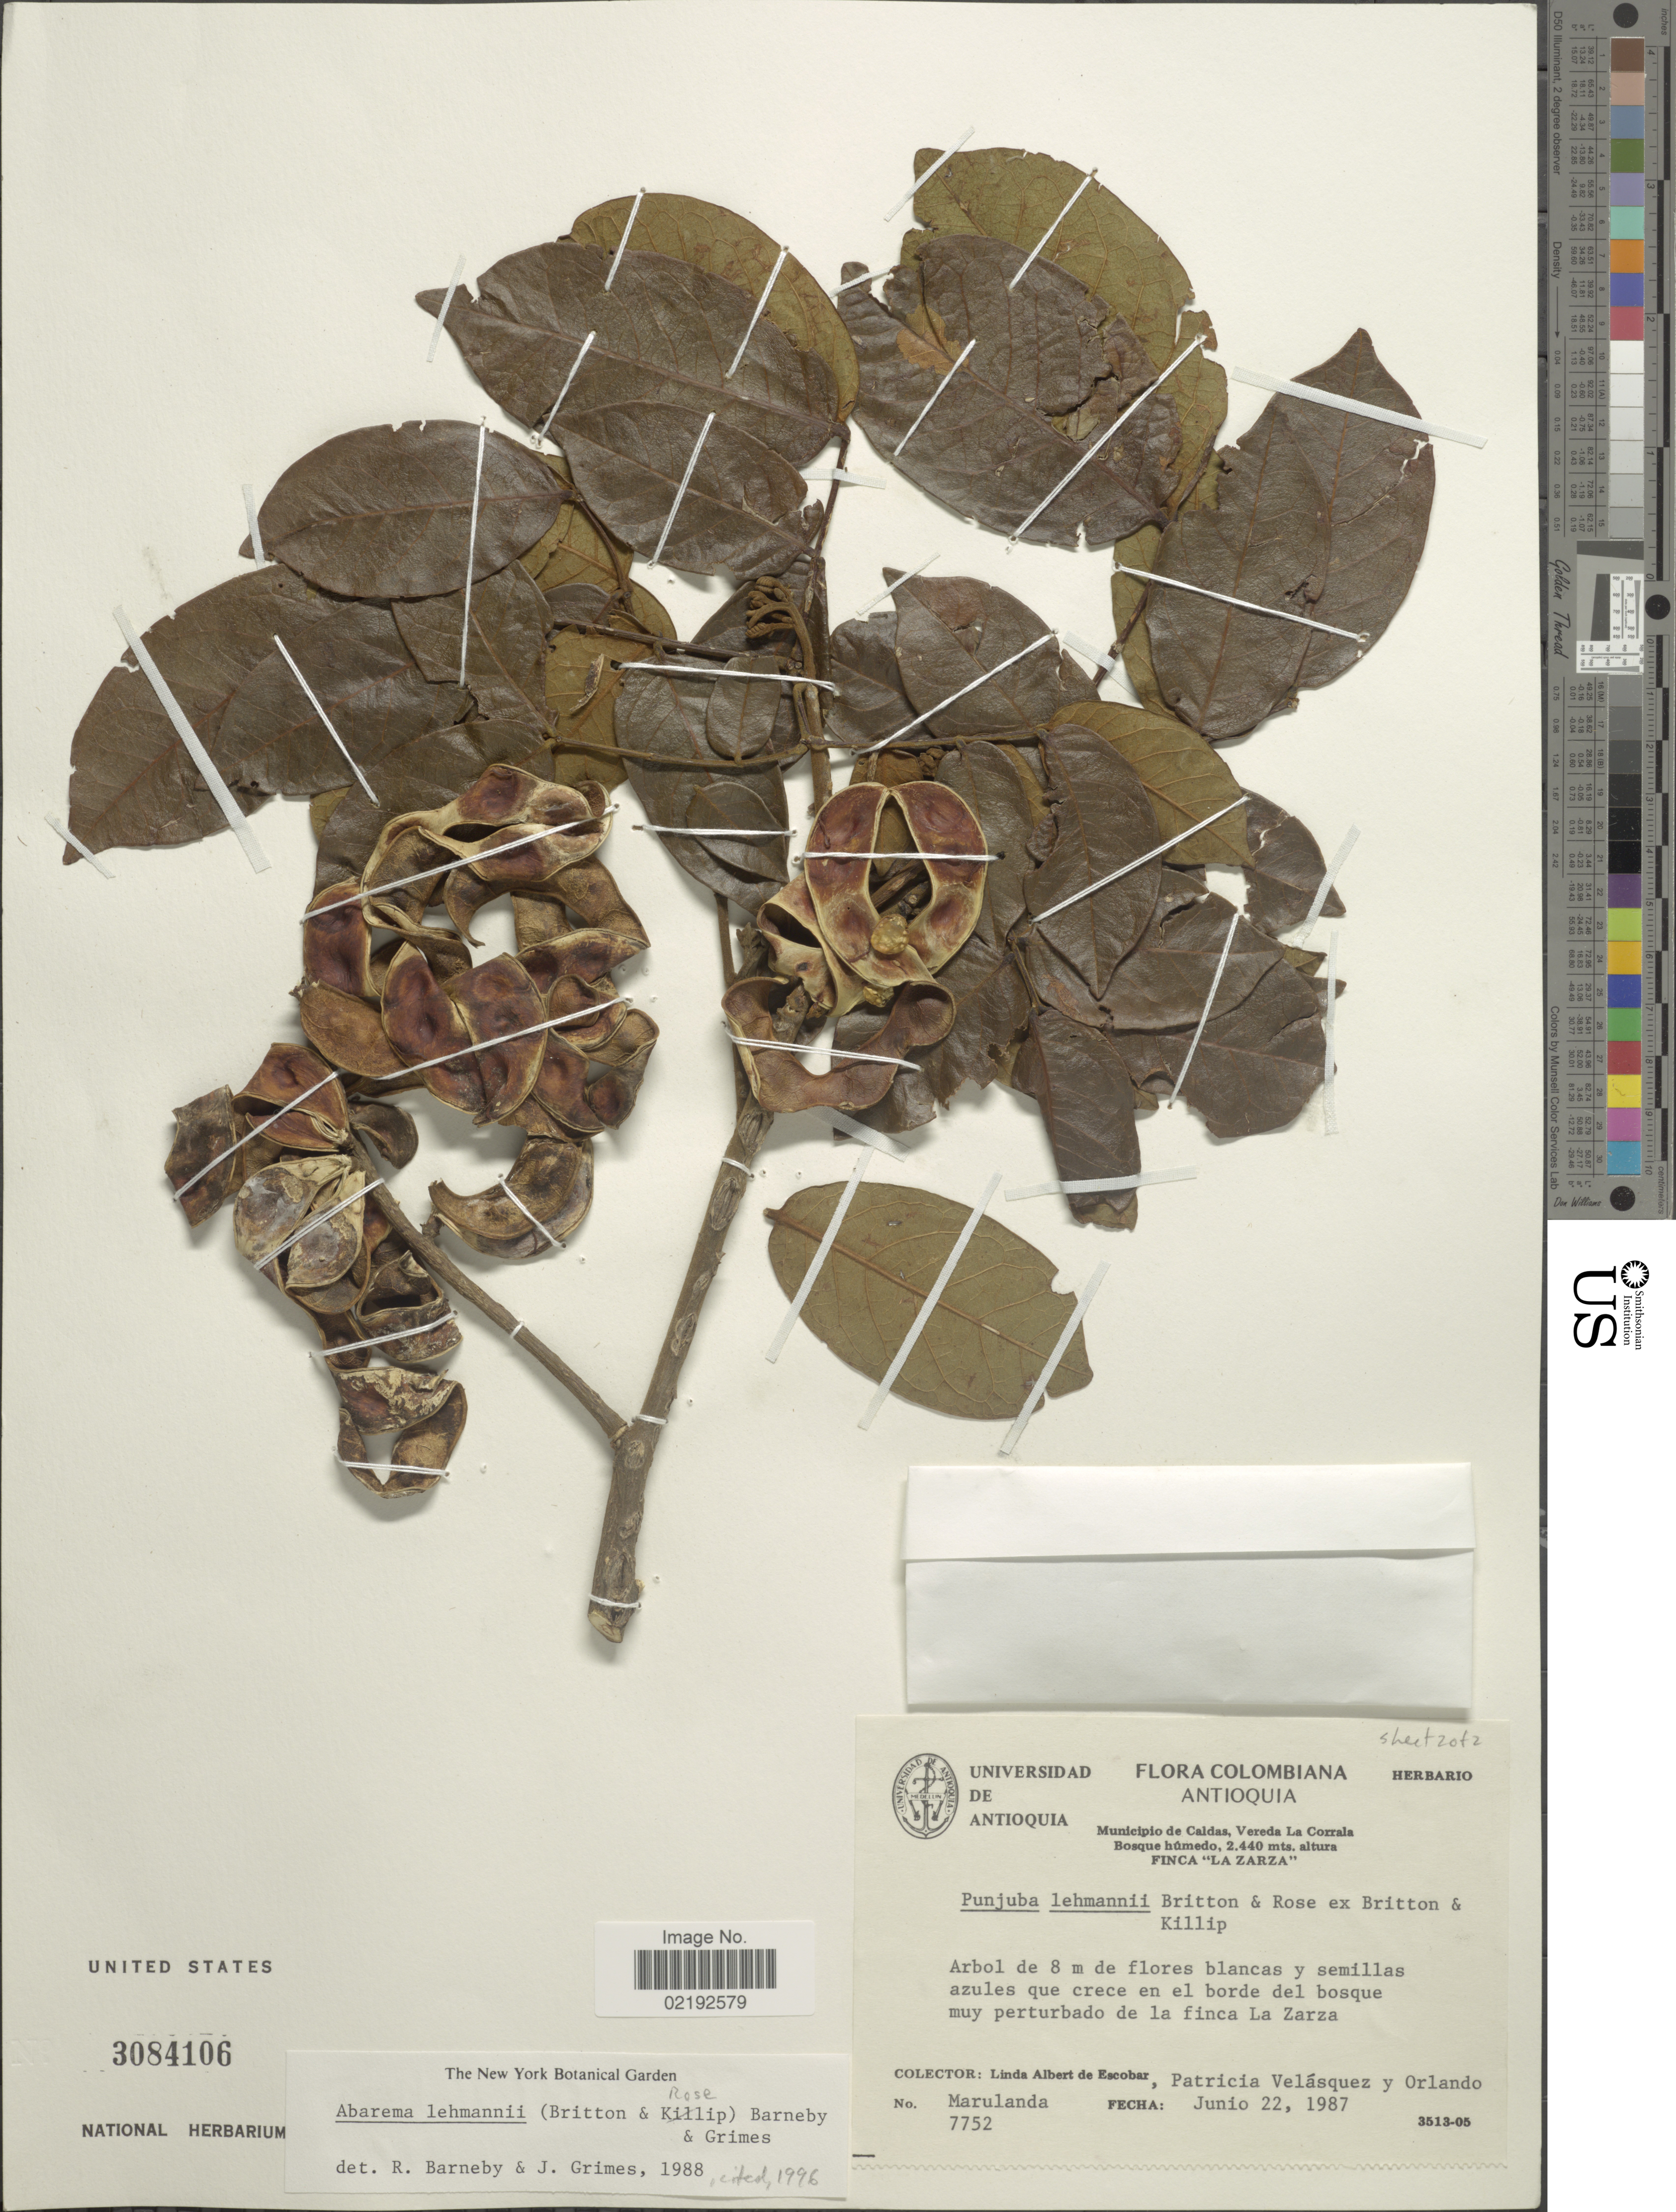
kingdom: Plantae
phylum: Tracheophyta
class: Magnoliopsida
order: Fabales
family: Fabaceae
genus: Punjuba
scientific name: Punjuba lehmannii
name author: Britton & Rose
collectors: L. K. de Escobar, P. Velasquez & O. Marulanda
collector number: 7752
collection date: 1987-06-22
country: Colombia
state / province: Antioquia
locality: Finca La Zarza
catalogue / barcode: US 3084106